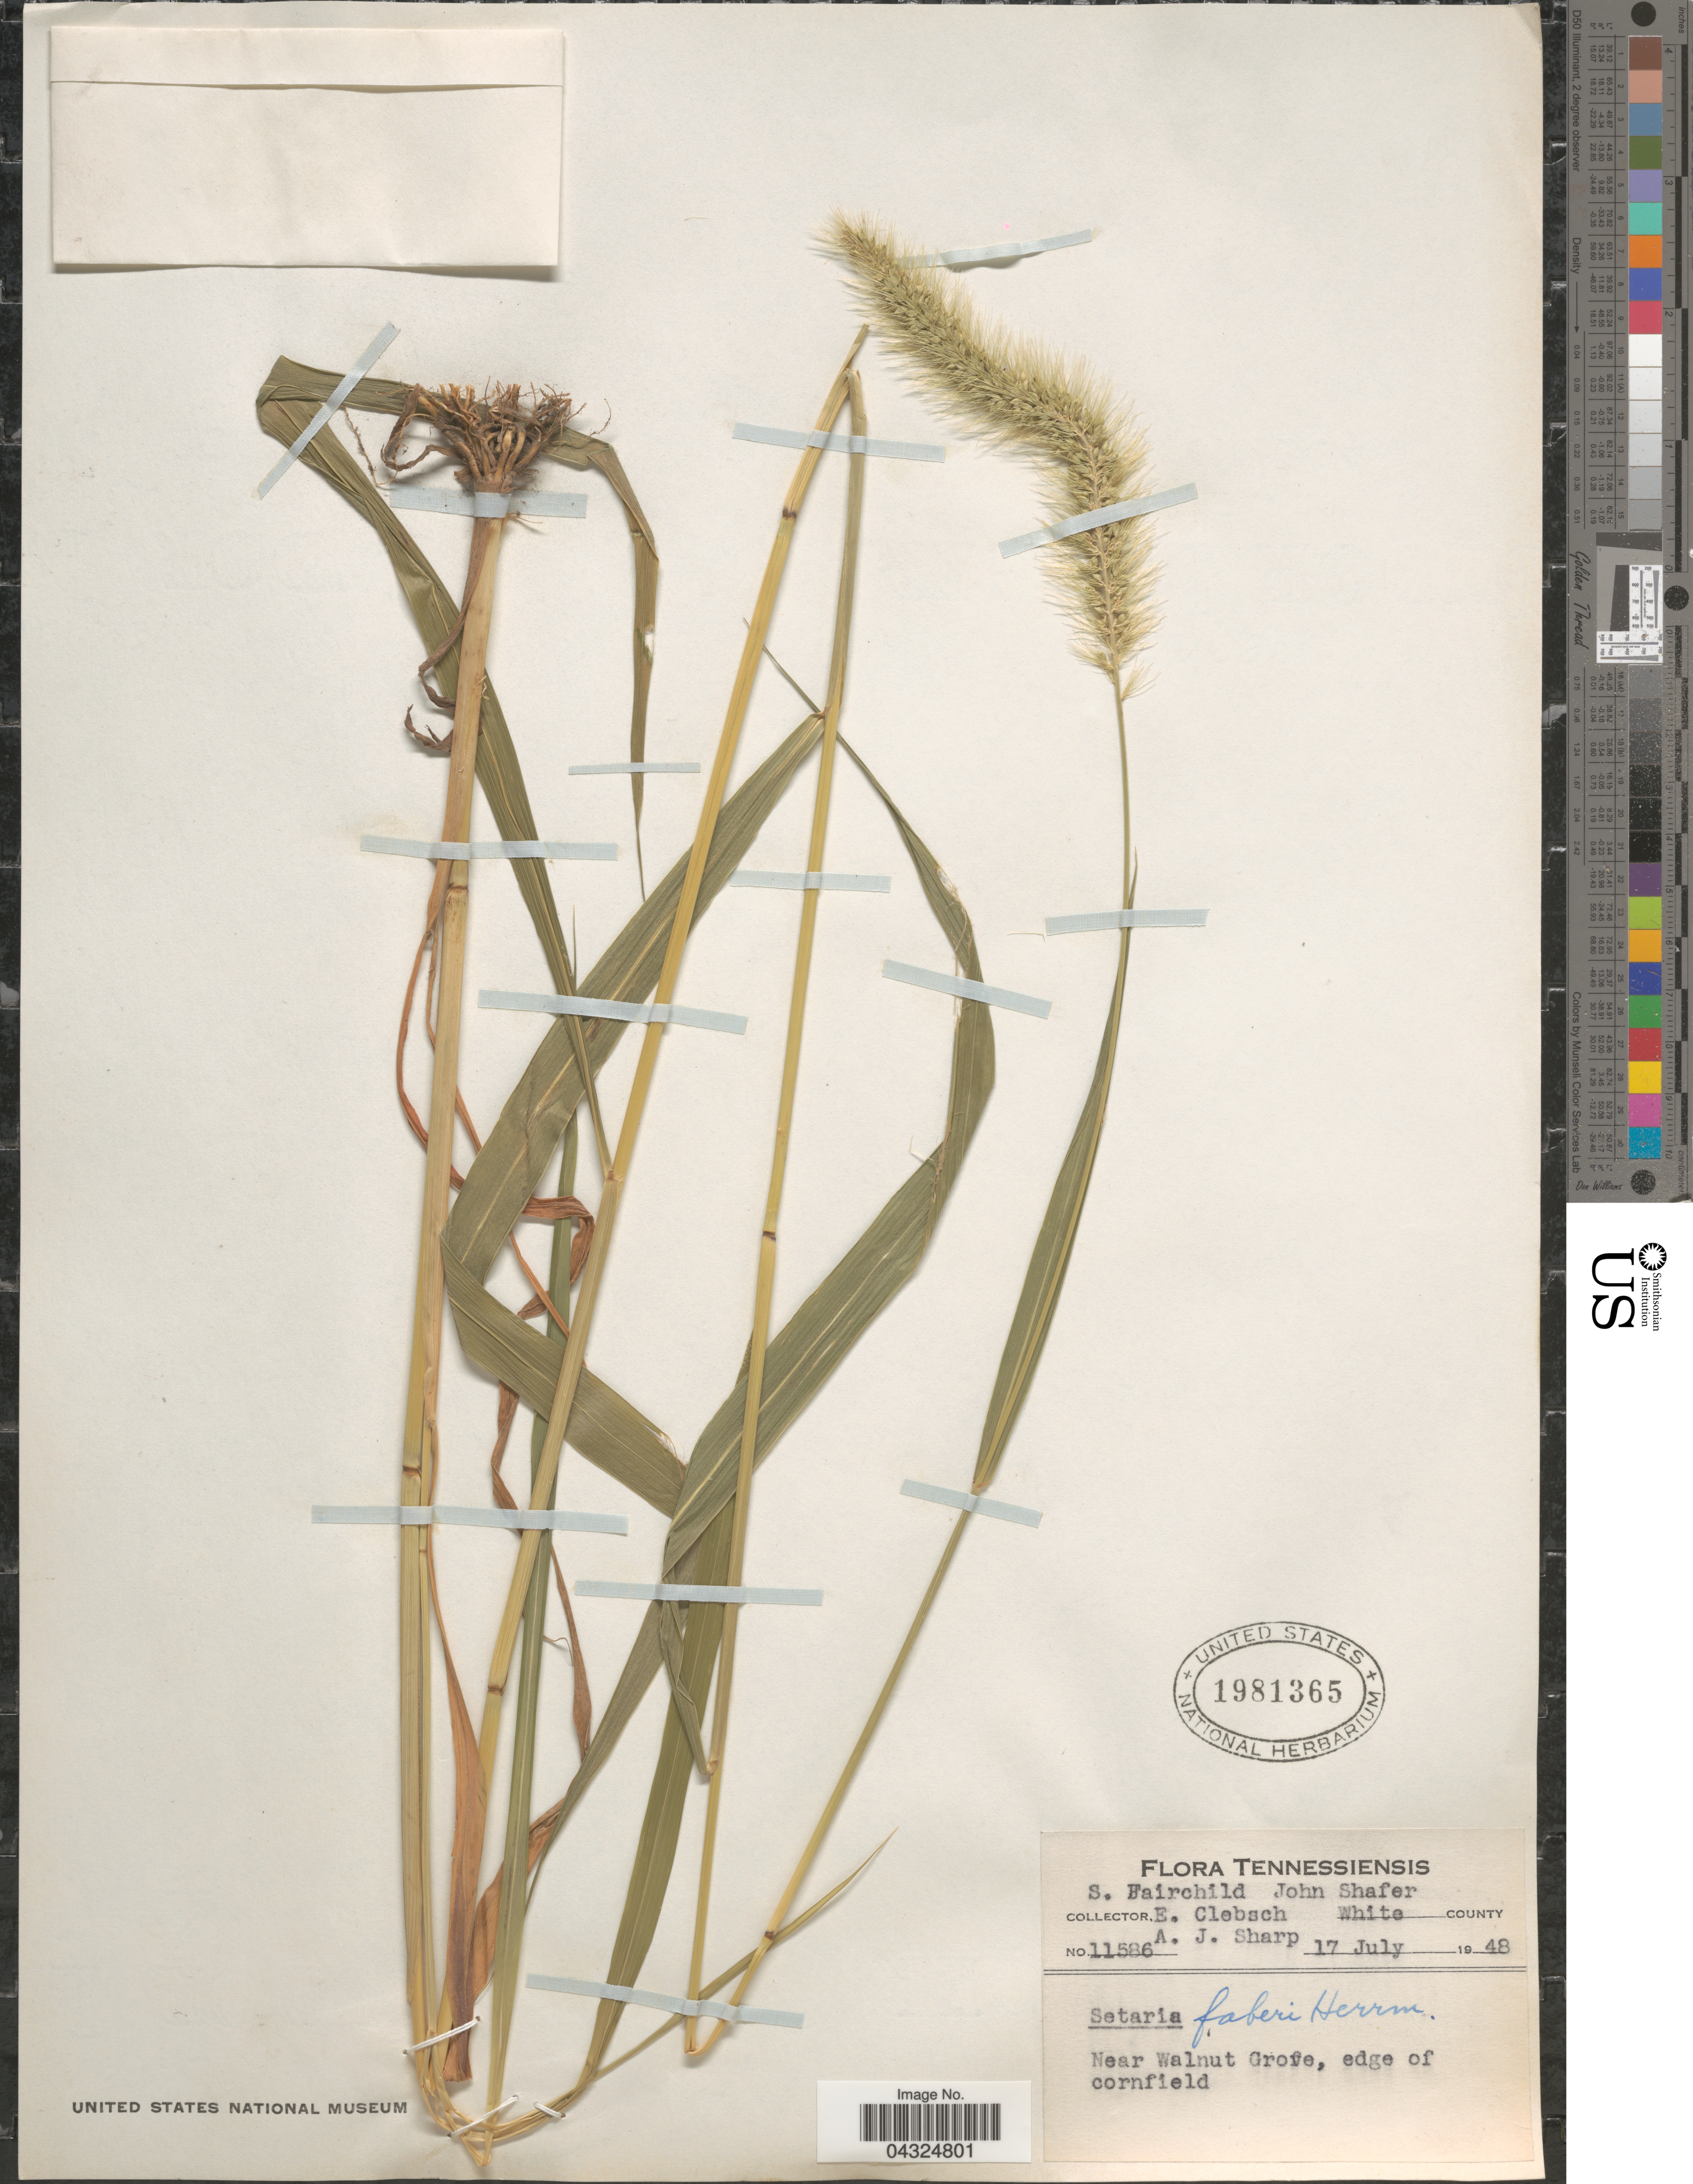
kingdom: Plantae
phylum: Tracheophyta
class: Liliopsida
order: Poales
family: Poaceae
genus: Setaria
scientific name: Setaria faberi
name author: R.A.W. Herrm.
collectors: S. Fairchild, J. A. Shafer, E. Clebsch & A. J. Sharp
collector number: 11586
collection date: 1948-07-17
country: United States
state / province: Tennessee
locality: Tennessiensis. White County. Near Walnut Grove, edge of cornfield.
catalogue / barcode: US 1981365